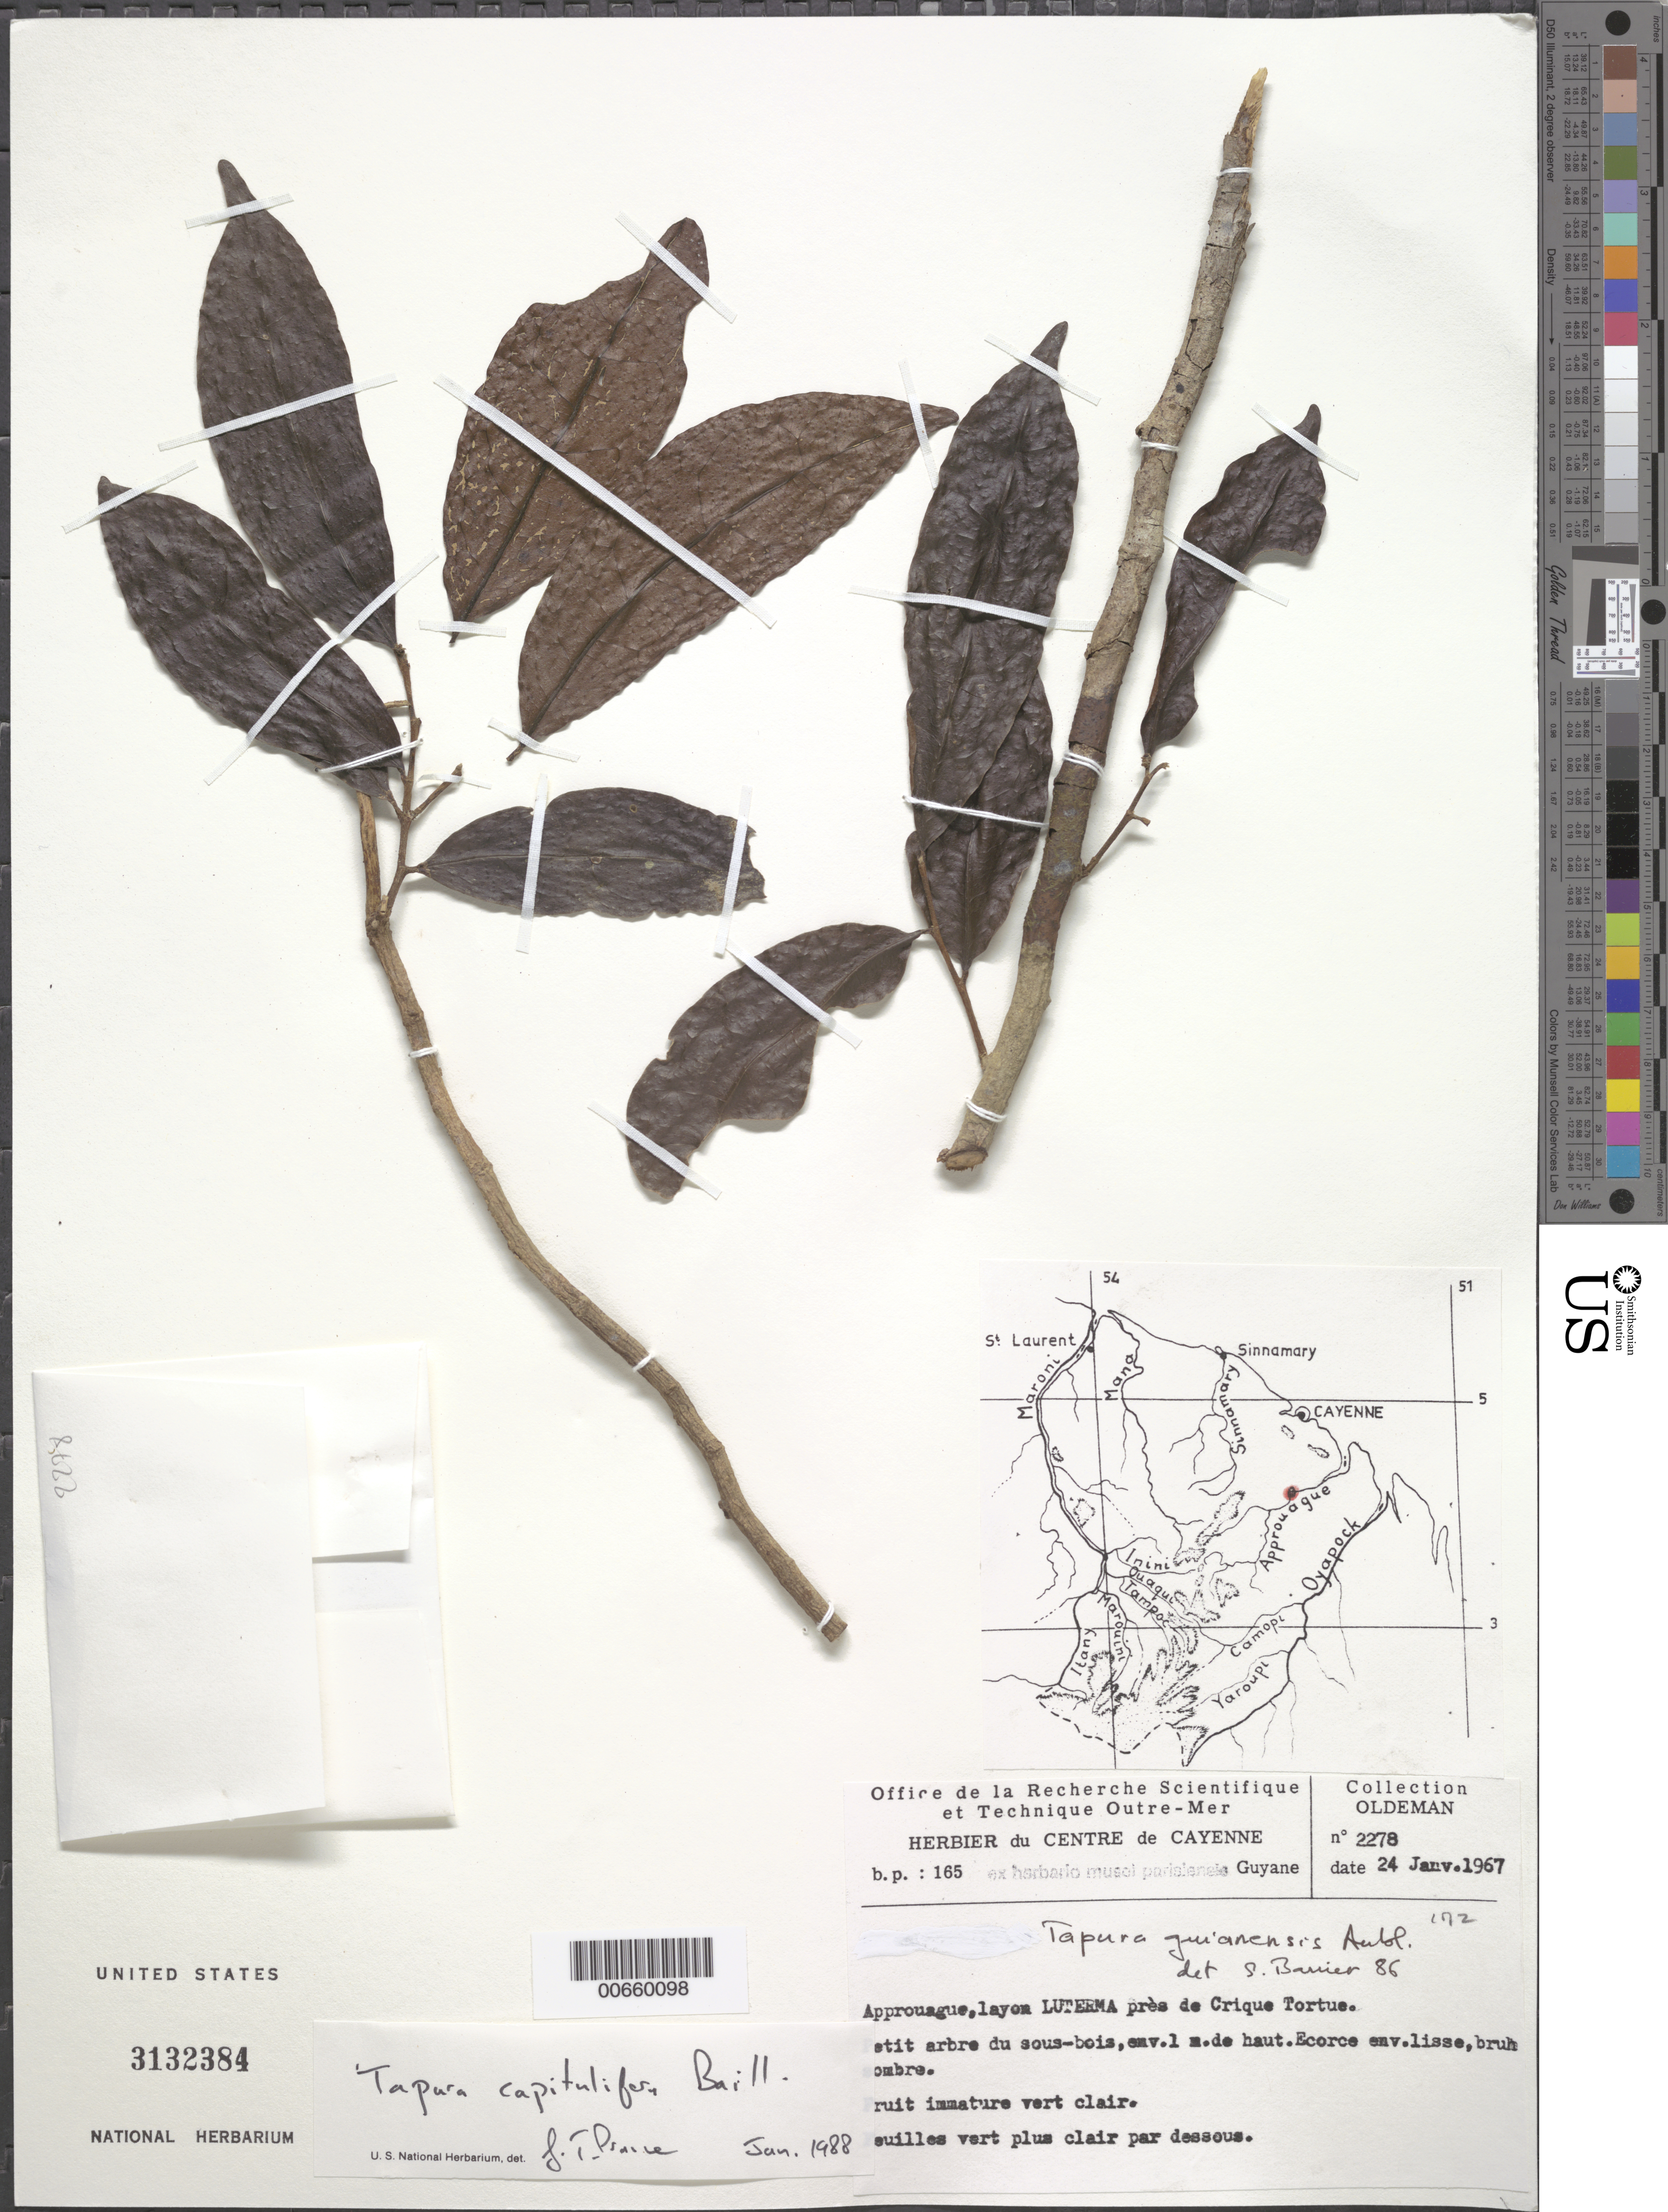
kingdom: Plantae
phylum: Tracheophyta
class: Magnoliopsida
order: Malpighiales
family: Dichapetalaceae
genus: Tapura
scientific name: Tapura capitulifera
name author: Baill.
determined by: Prance, G. T.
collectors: R. Oldeman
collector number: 2278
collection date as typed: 24-Jan-67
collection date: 1967-01-24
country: French Guiana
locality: Approuague, layon LUTERMA, près de Crique Tortue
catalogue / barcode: US 3132384